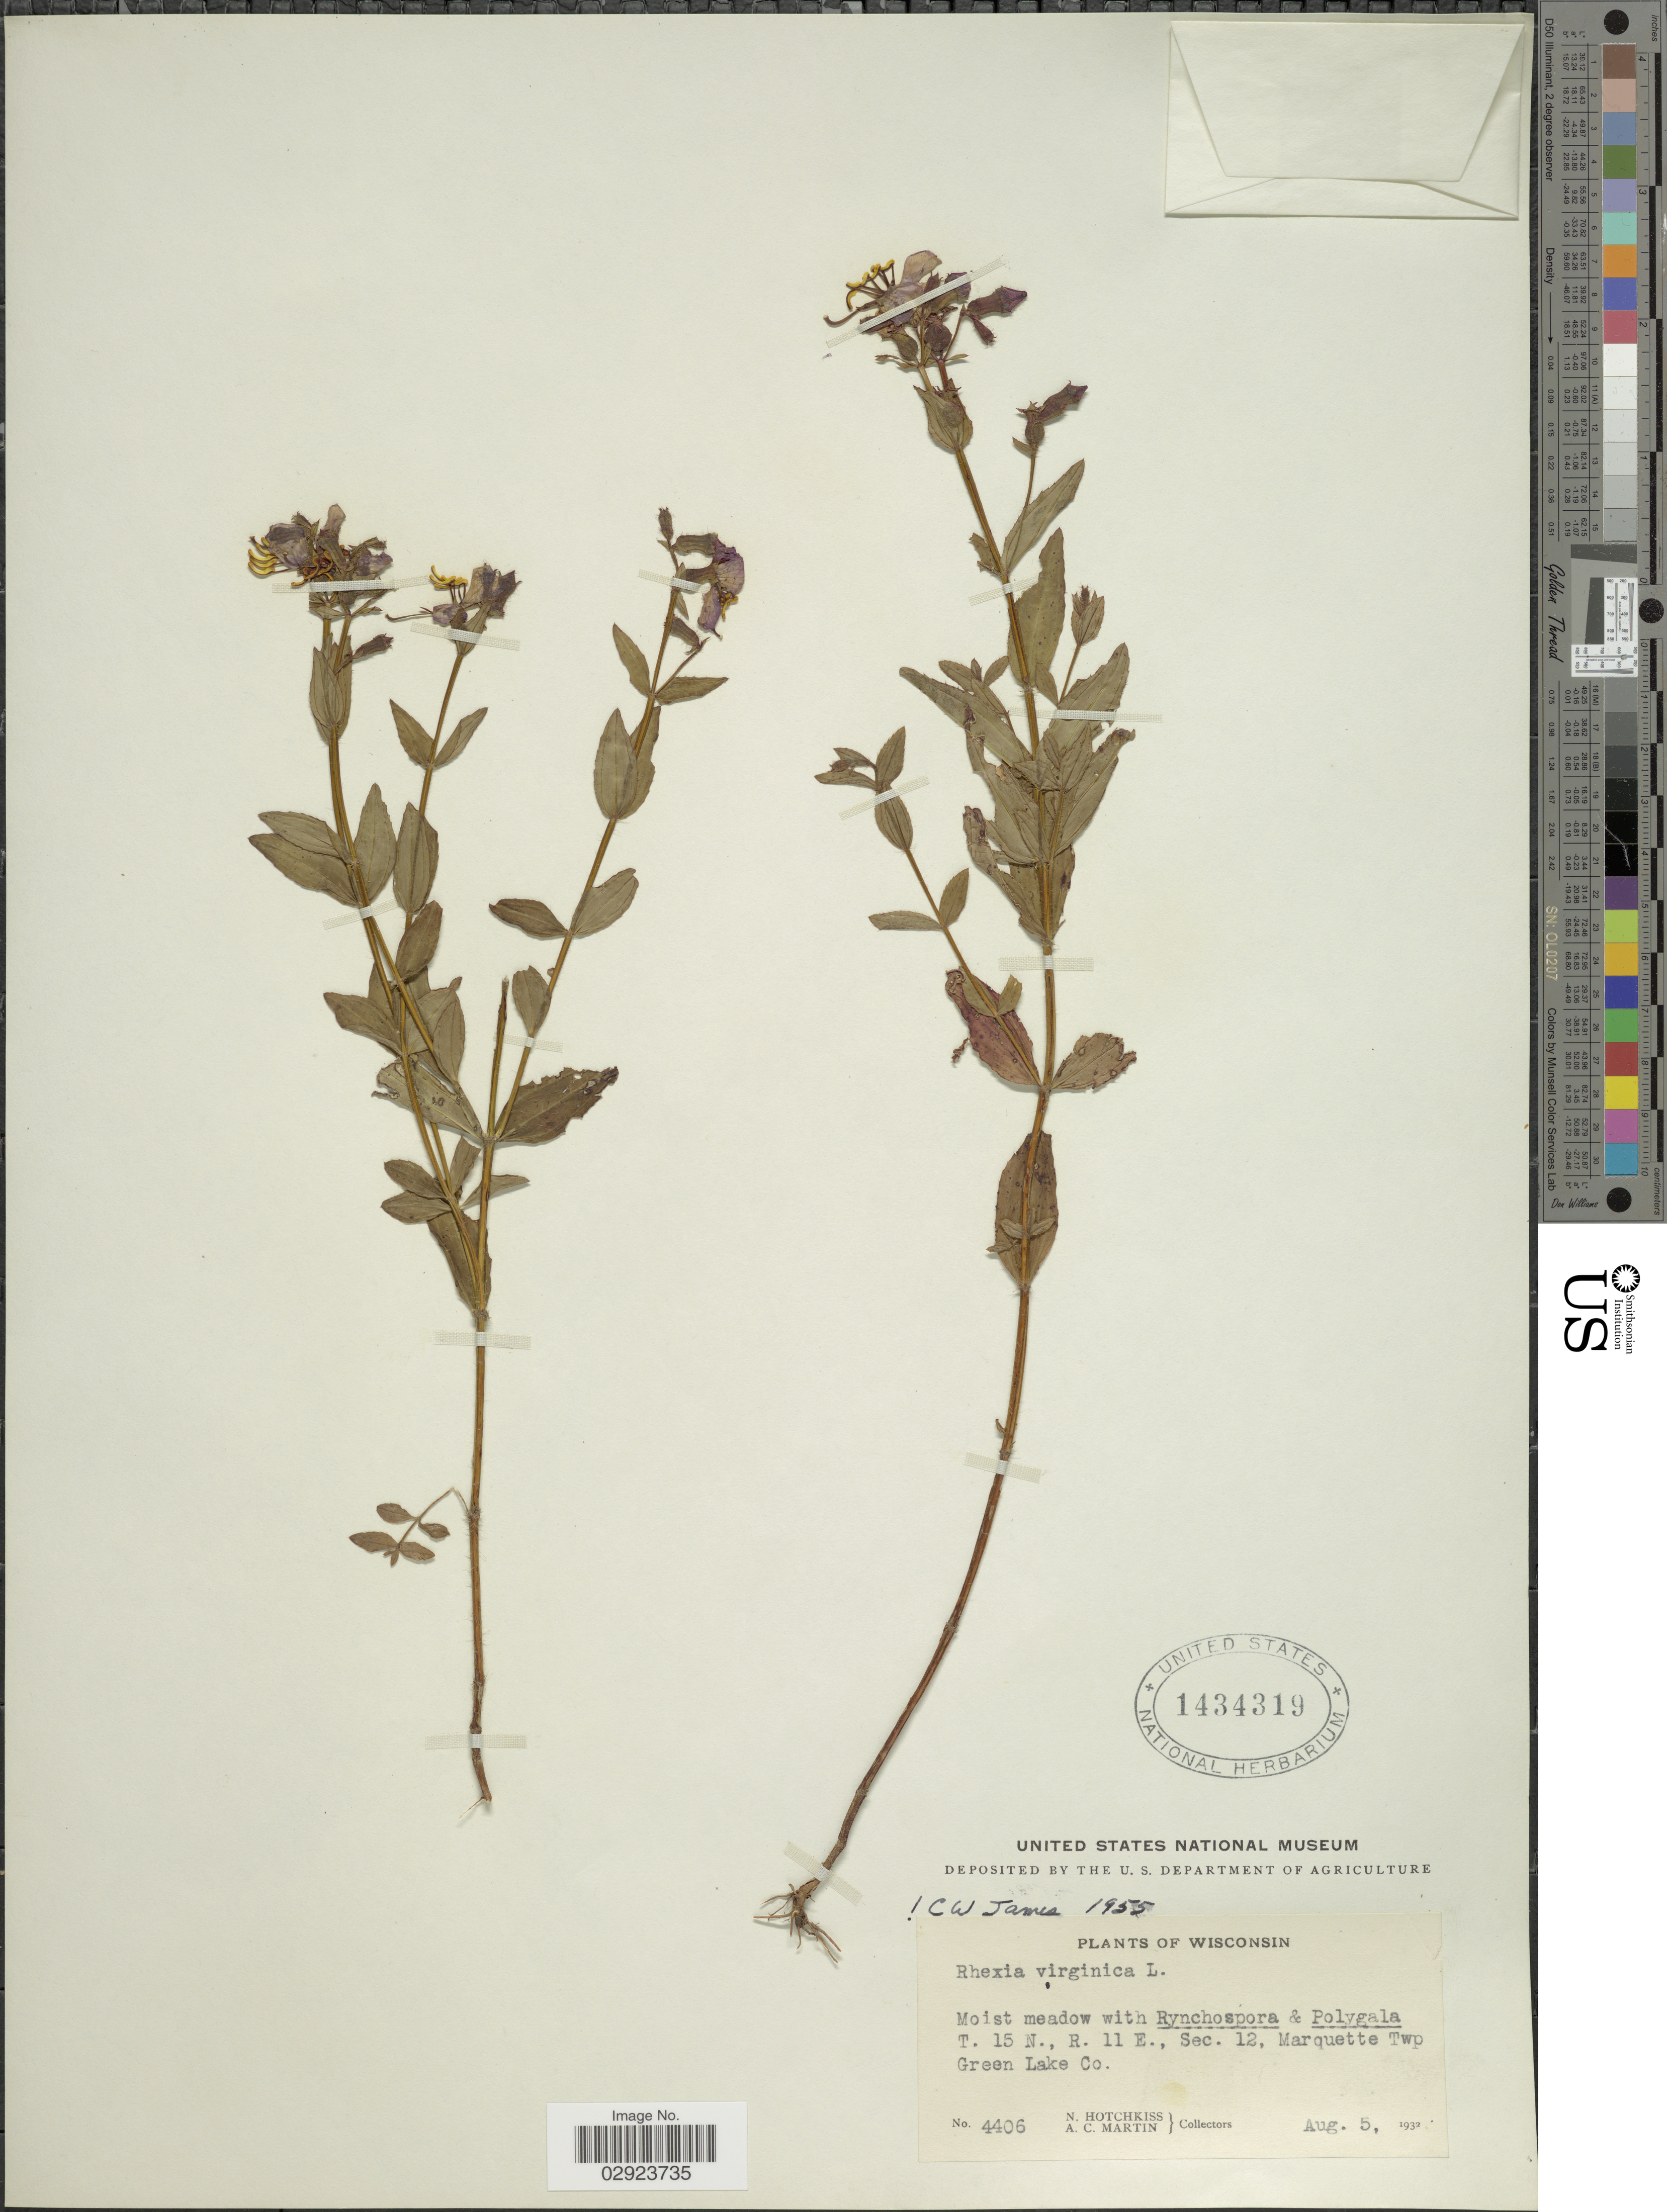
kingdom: Plantae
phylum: Tracheophyta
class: Magnoliopsida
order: Myrtales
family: Melastomataceae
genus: Rhexia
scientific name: Rhexia virginica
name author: L.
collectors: N. Hotchkiss & A. C. Martin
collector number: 4406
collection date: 1932-08-05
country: United States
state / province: Wisconsin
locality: T. 15 N., R. 11 E., Sec. 12, Marquette Twp Green Lake Co.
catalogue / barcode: US 1434319